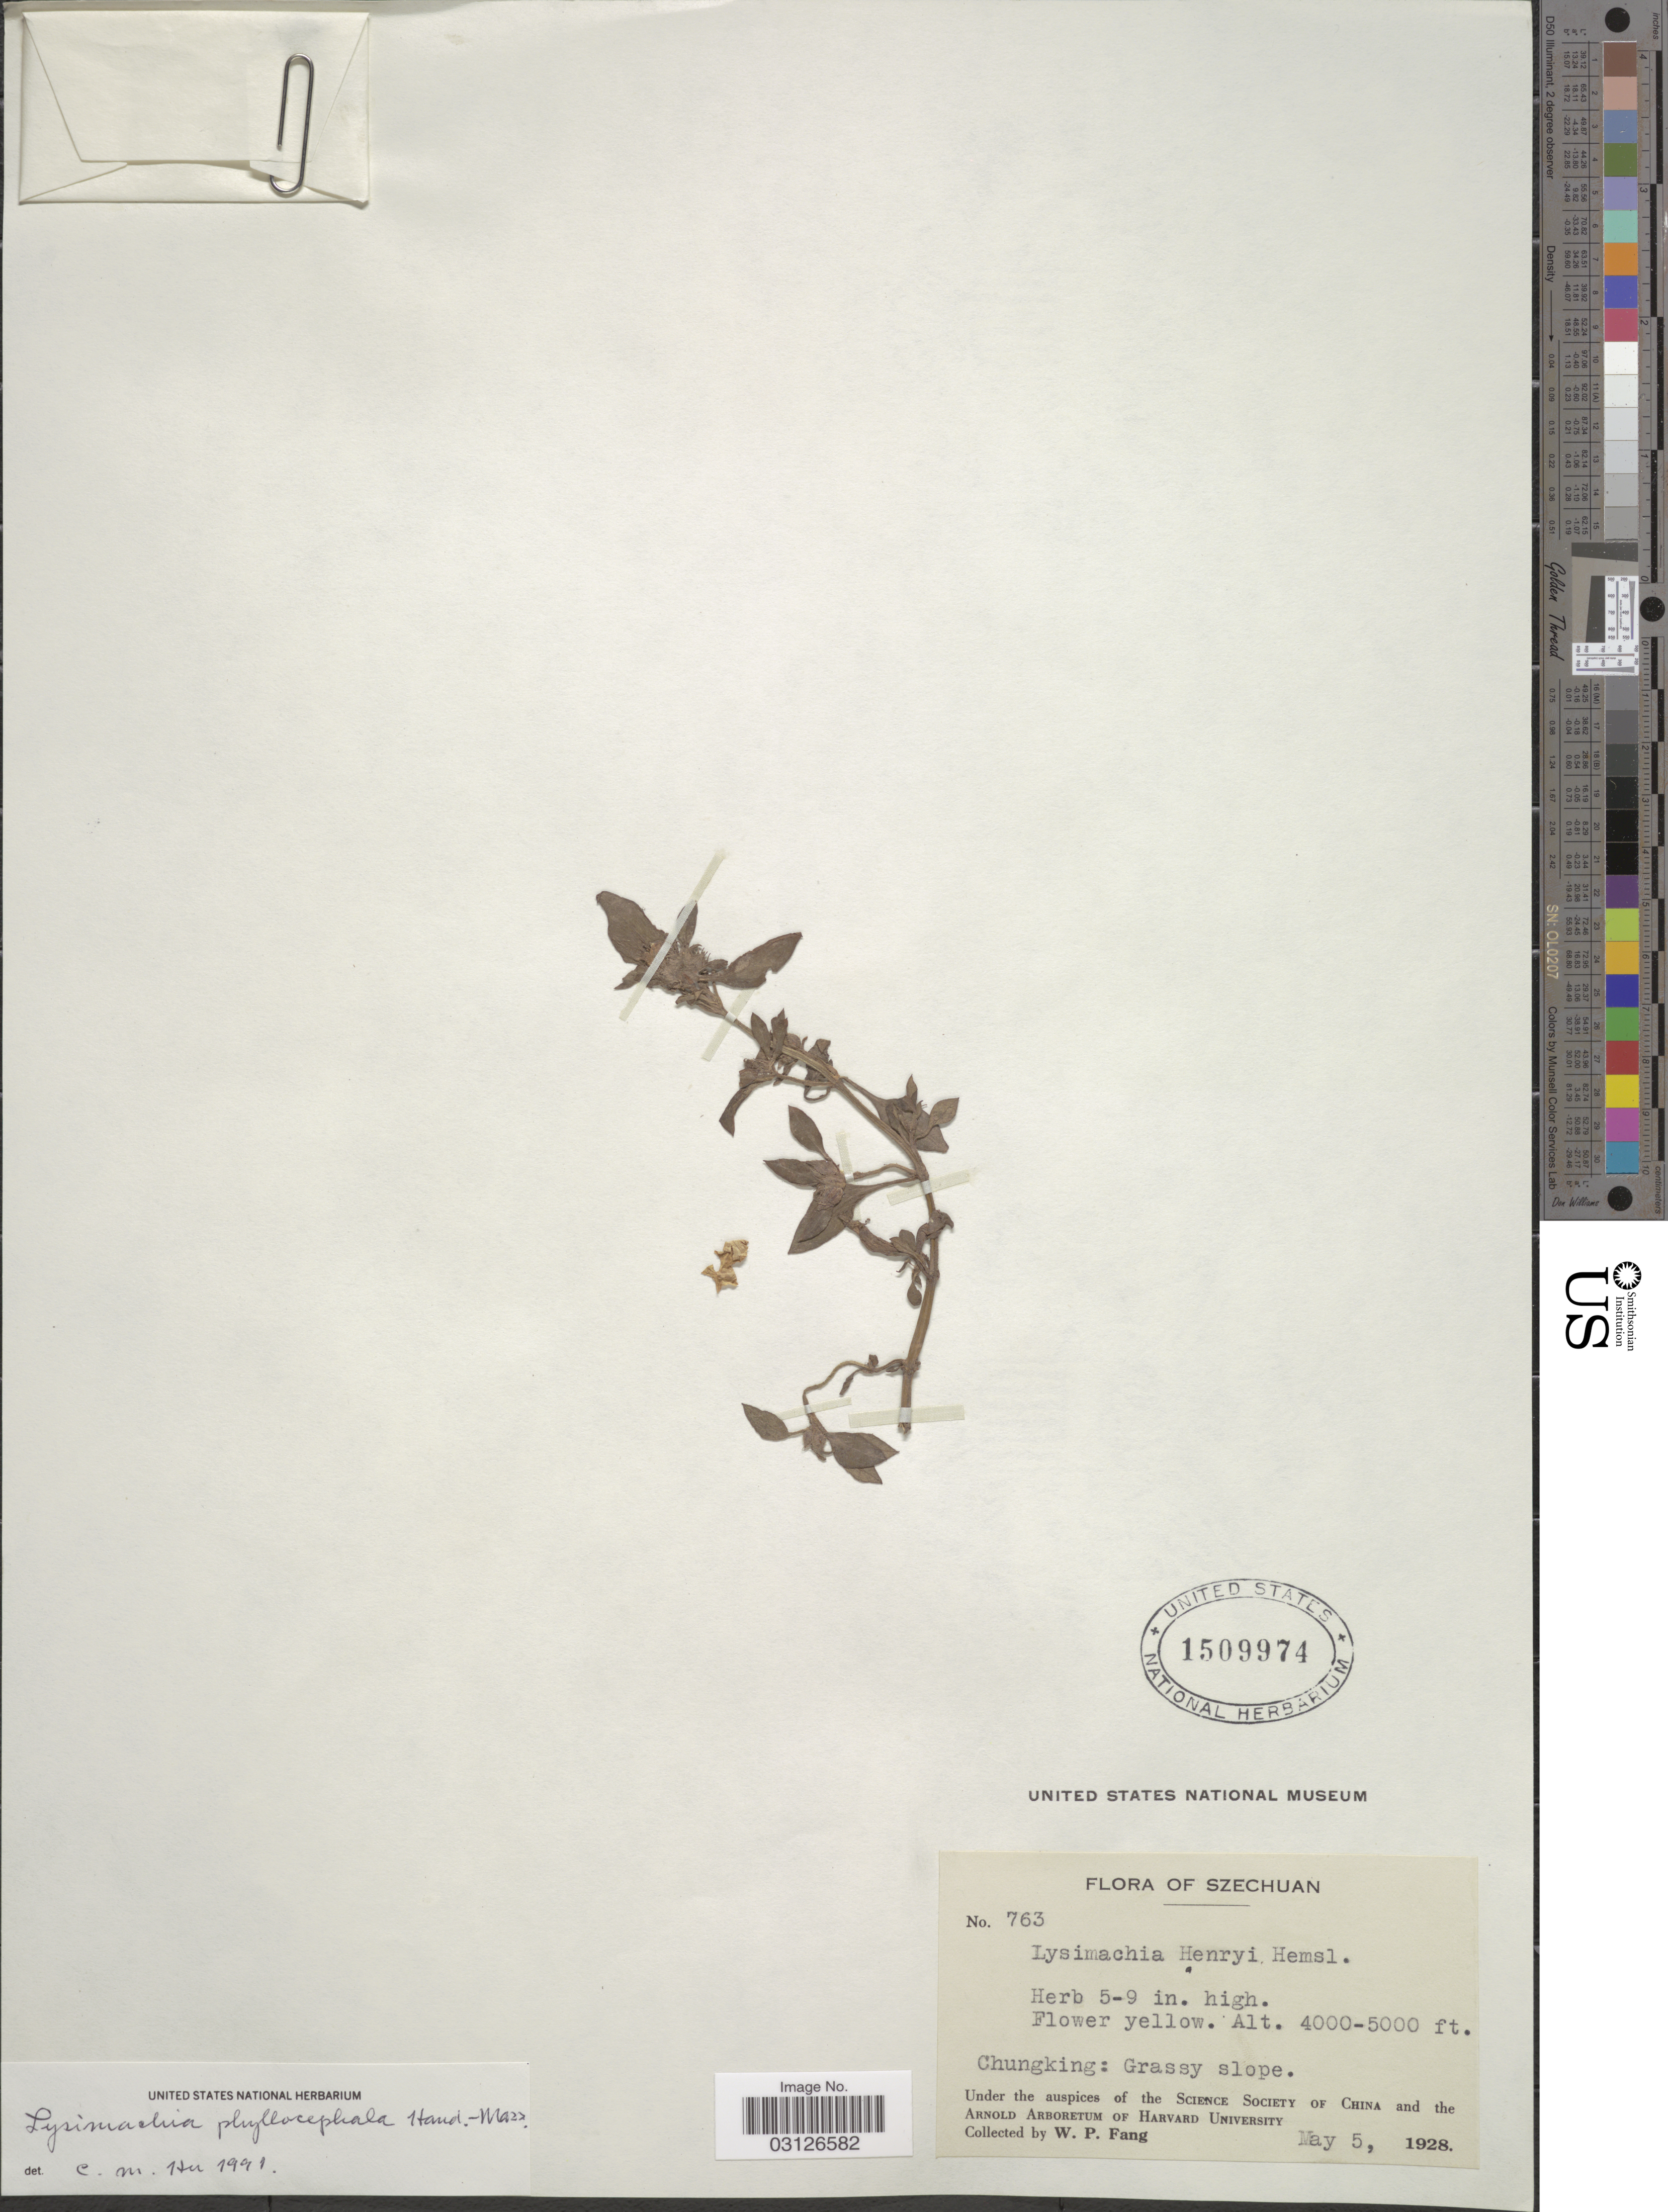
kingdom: Plantae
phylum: Tracheophyta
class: Magnoliopsida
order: Ericales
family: Primulaceae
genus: Lysimachia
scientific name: Lysimachia phyllocephala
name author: Hand.-Mazz.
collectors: W. P. Fang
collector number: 763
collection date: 1928-05-05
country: China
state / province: Sichuan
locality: Szechuan. Chungking.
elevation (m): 1219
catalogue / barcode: US 1509974